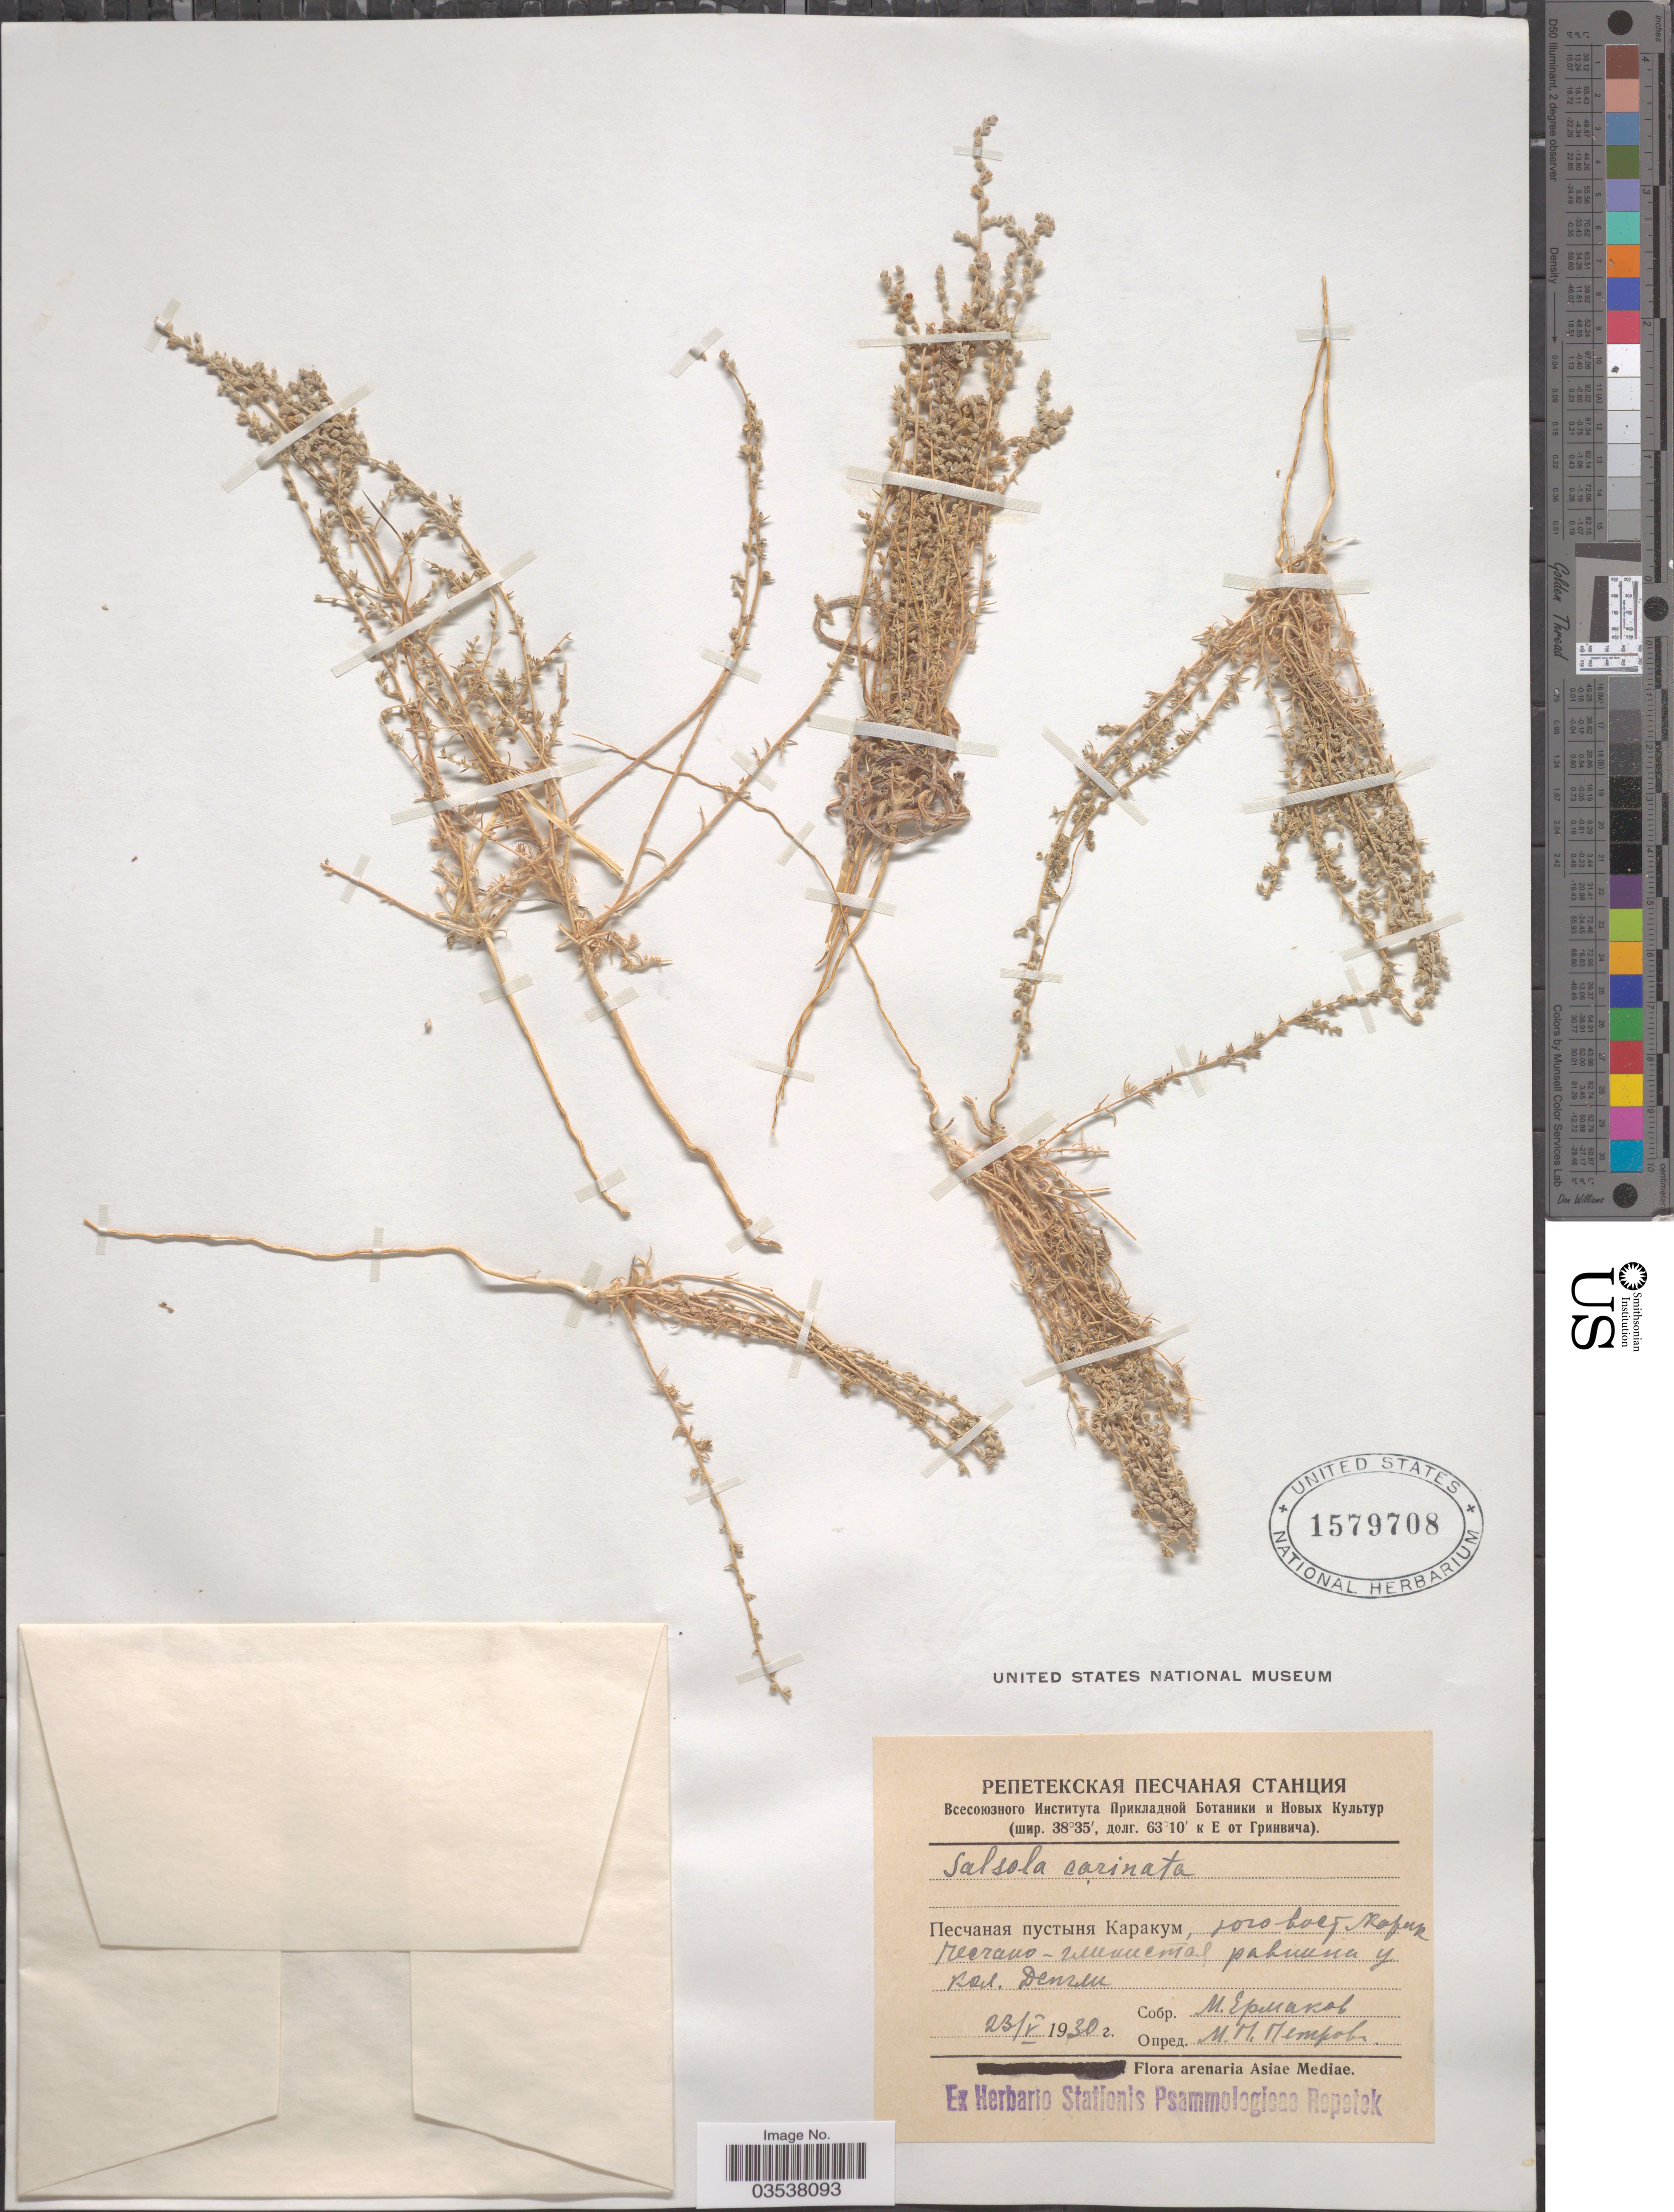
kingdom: Plantae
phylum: Tracheophyta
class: Magnoliopsida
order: Caryophyllales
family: Amaranthaceae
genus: Caroxylon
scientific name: Caroxylon turkestanicum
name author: (Litv.) Akhani & Roalson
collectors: M. Ermakov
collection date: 1930-05-23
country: Turkmenistan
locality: Karakum Desert, near Kolodets Dengli.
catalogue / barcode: US 1579708